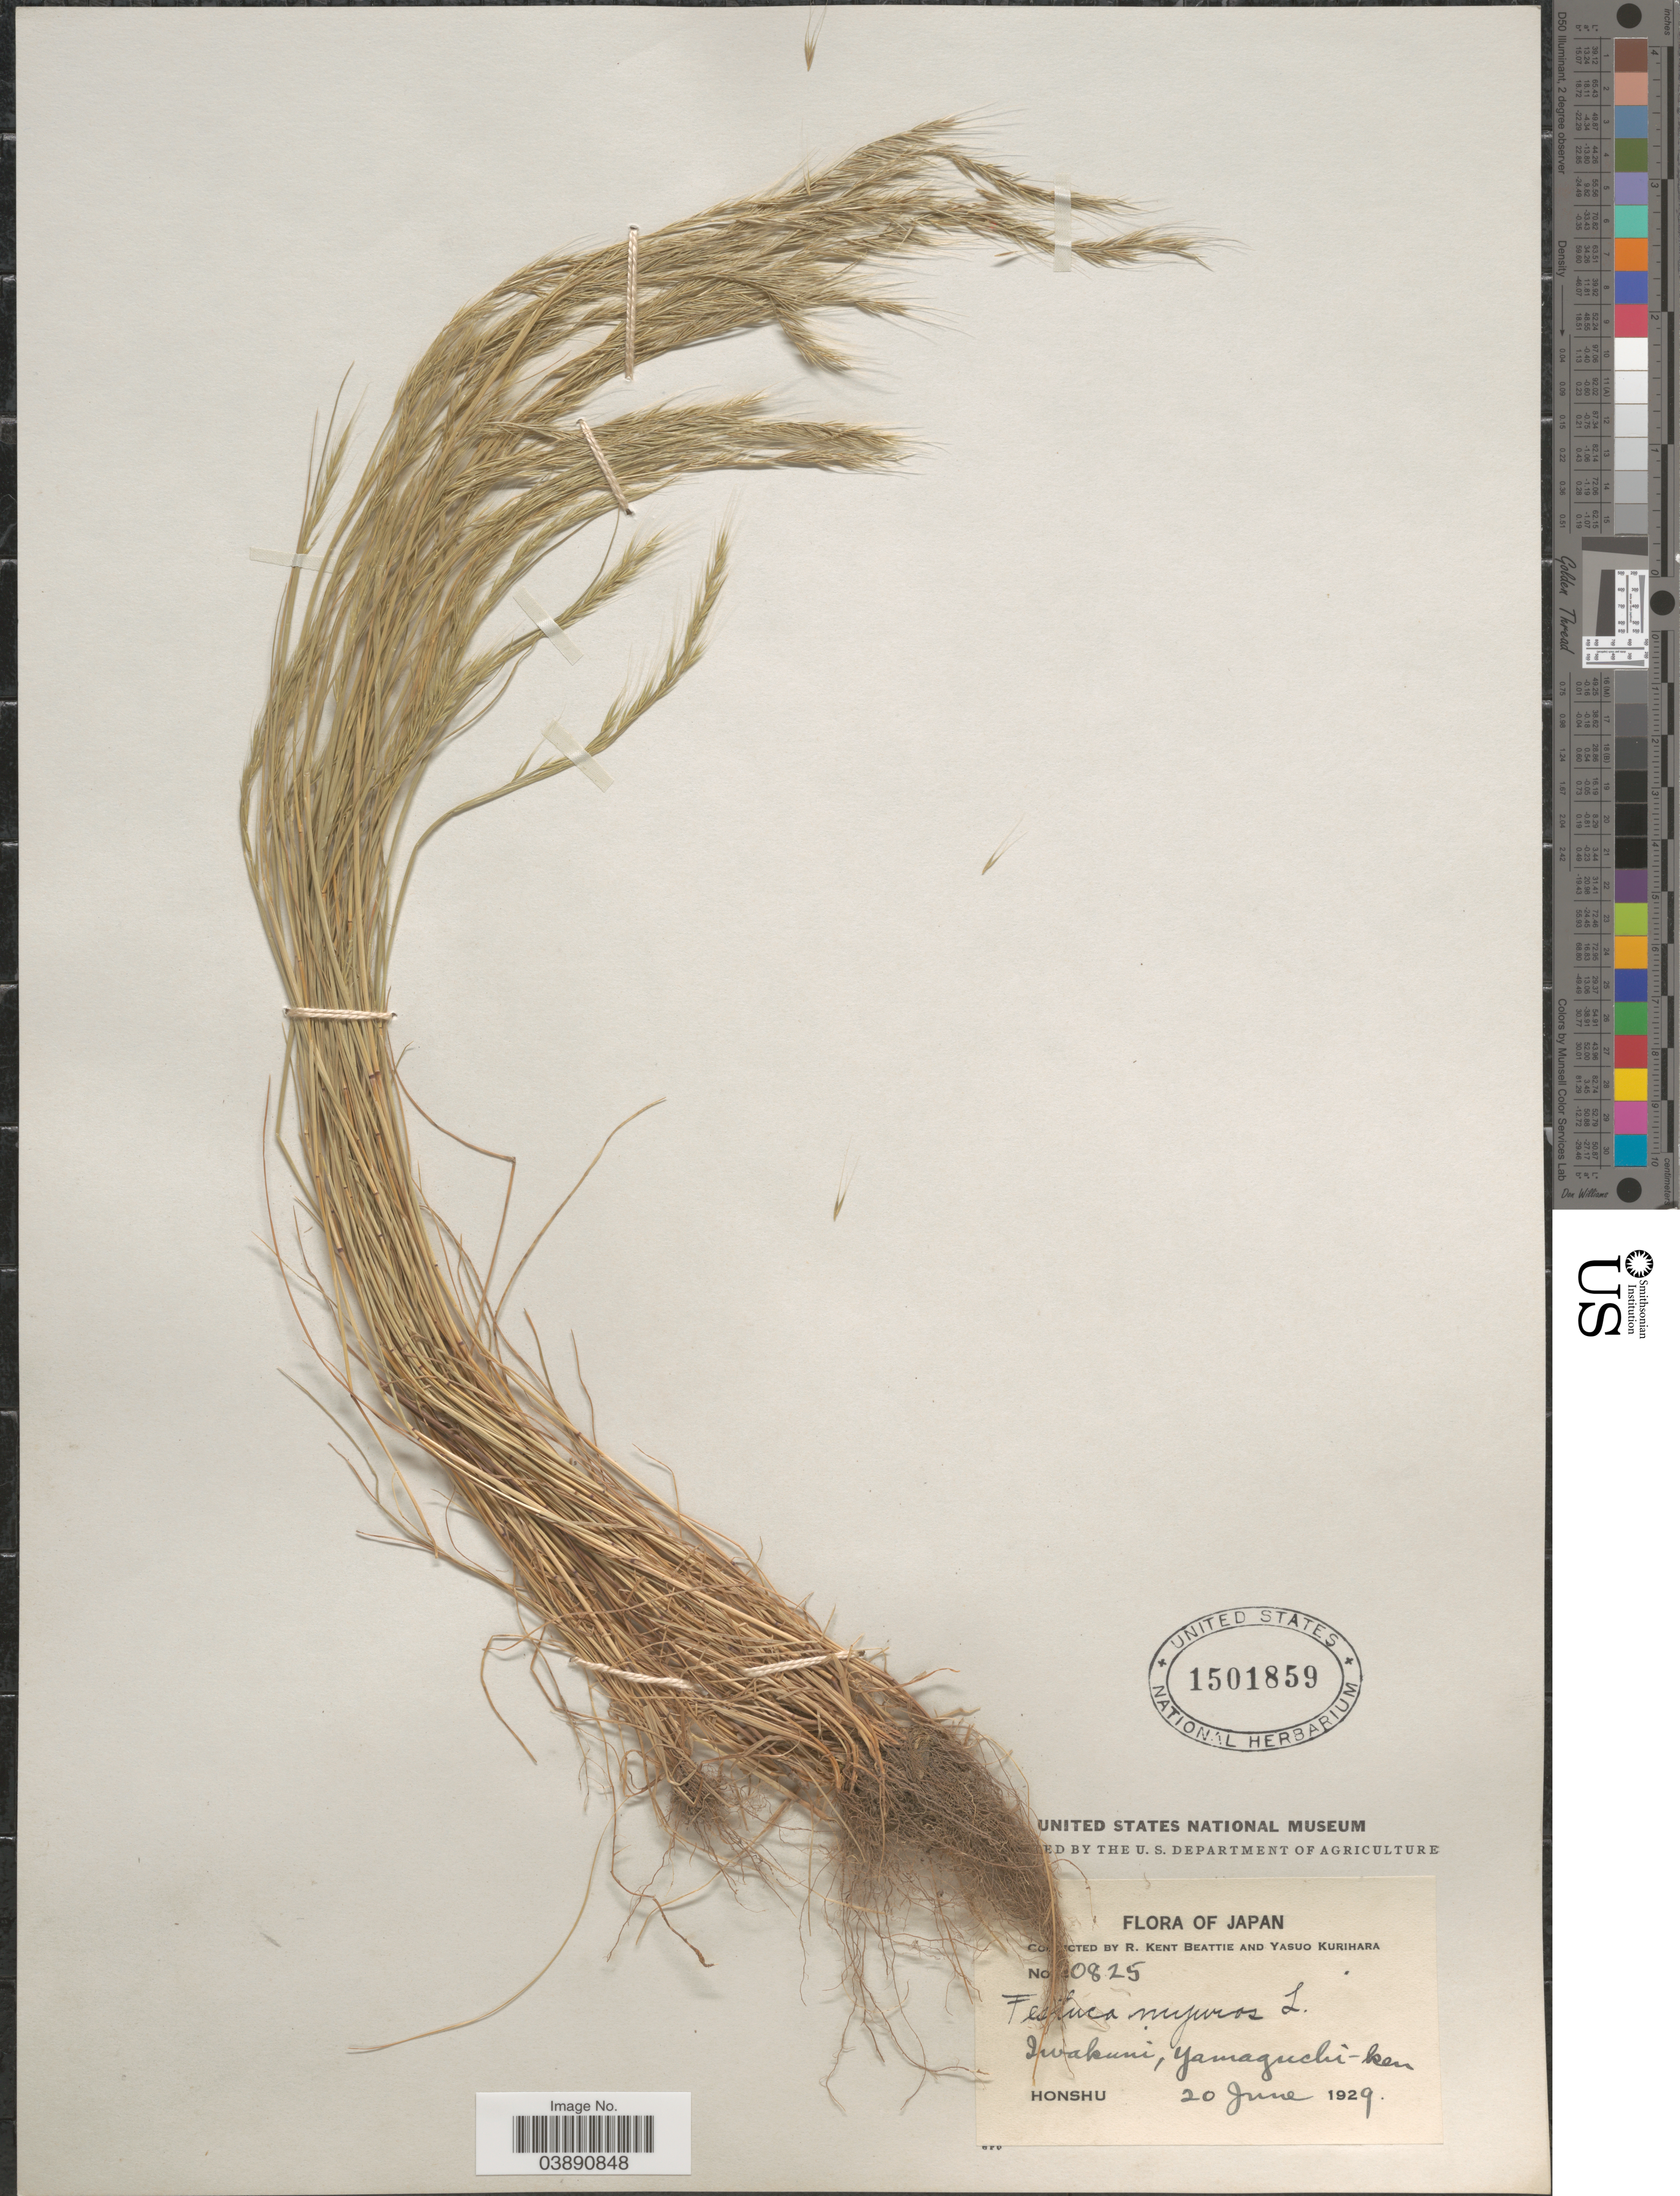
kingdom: Plantae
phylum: Tracheophyta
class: Liliopsida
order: Poales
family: Poaceae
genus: Festuca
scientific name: Festuca myuros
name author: L.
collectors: R. K. Beattie & Y. Kurihara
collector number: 20825*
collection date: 1929-06-20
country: Japan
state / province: Yamaguti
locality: Iwakuni, Yamaguchi-ken. Honshu.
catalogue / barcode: US 1501859